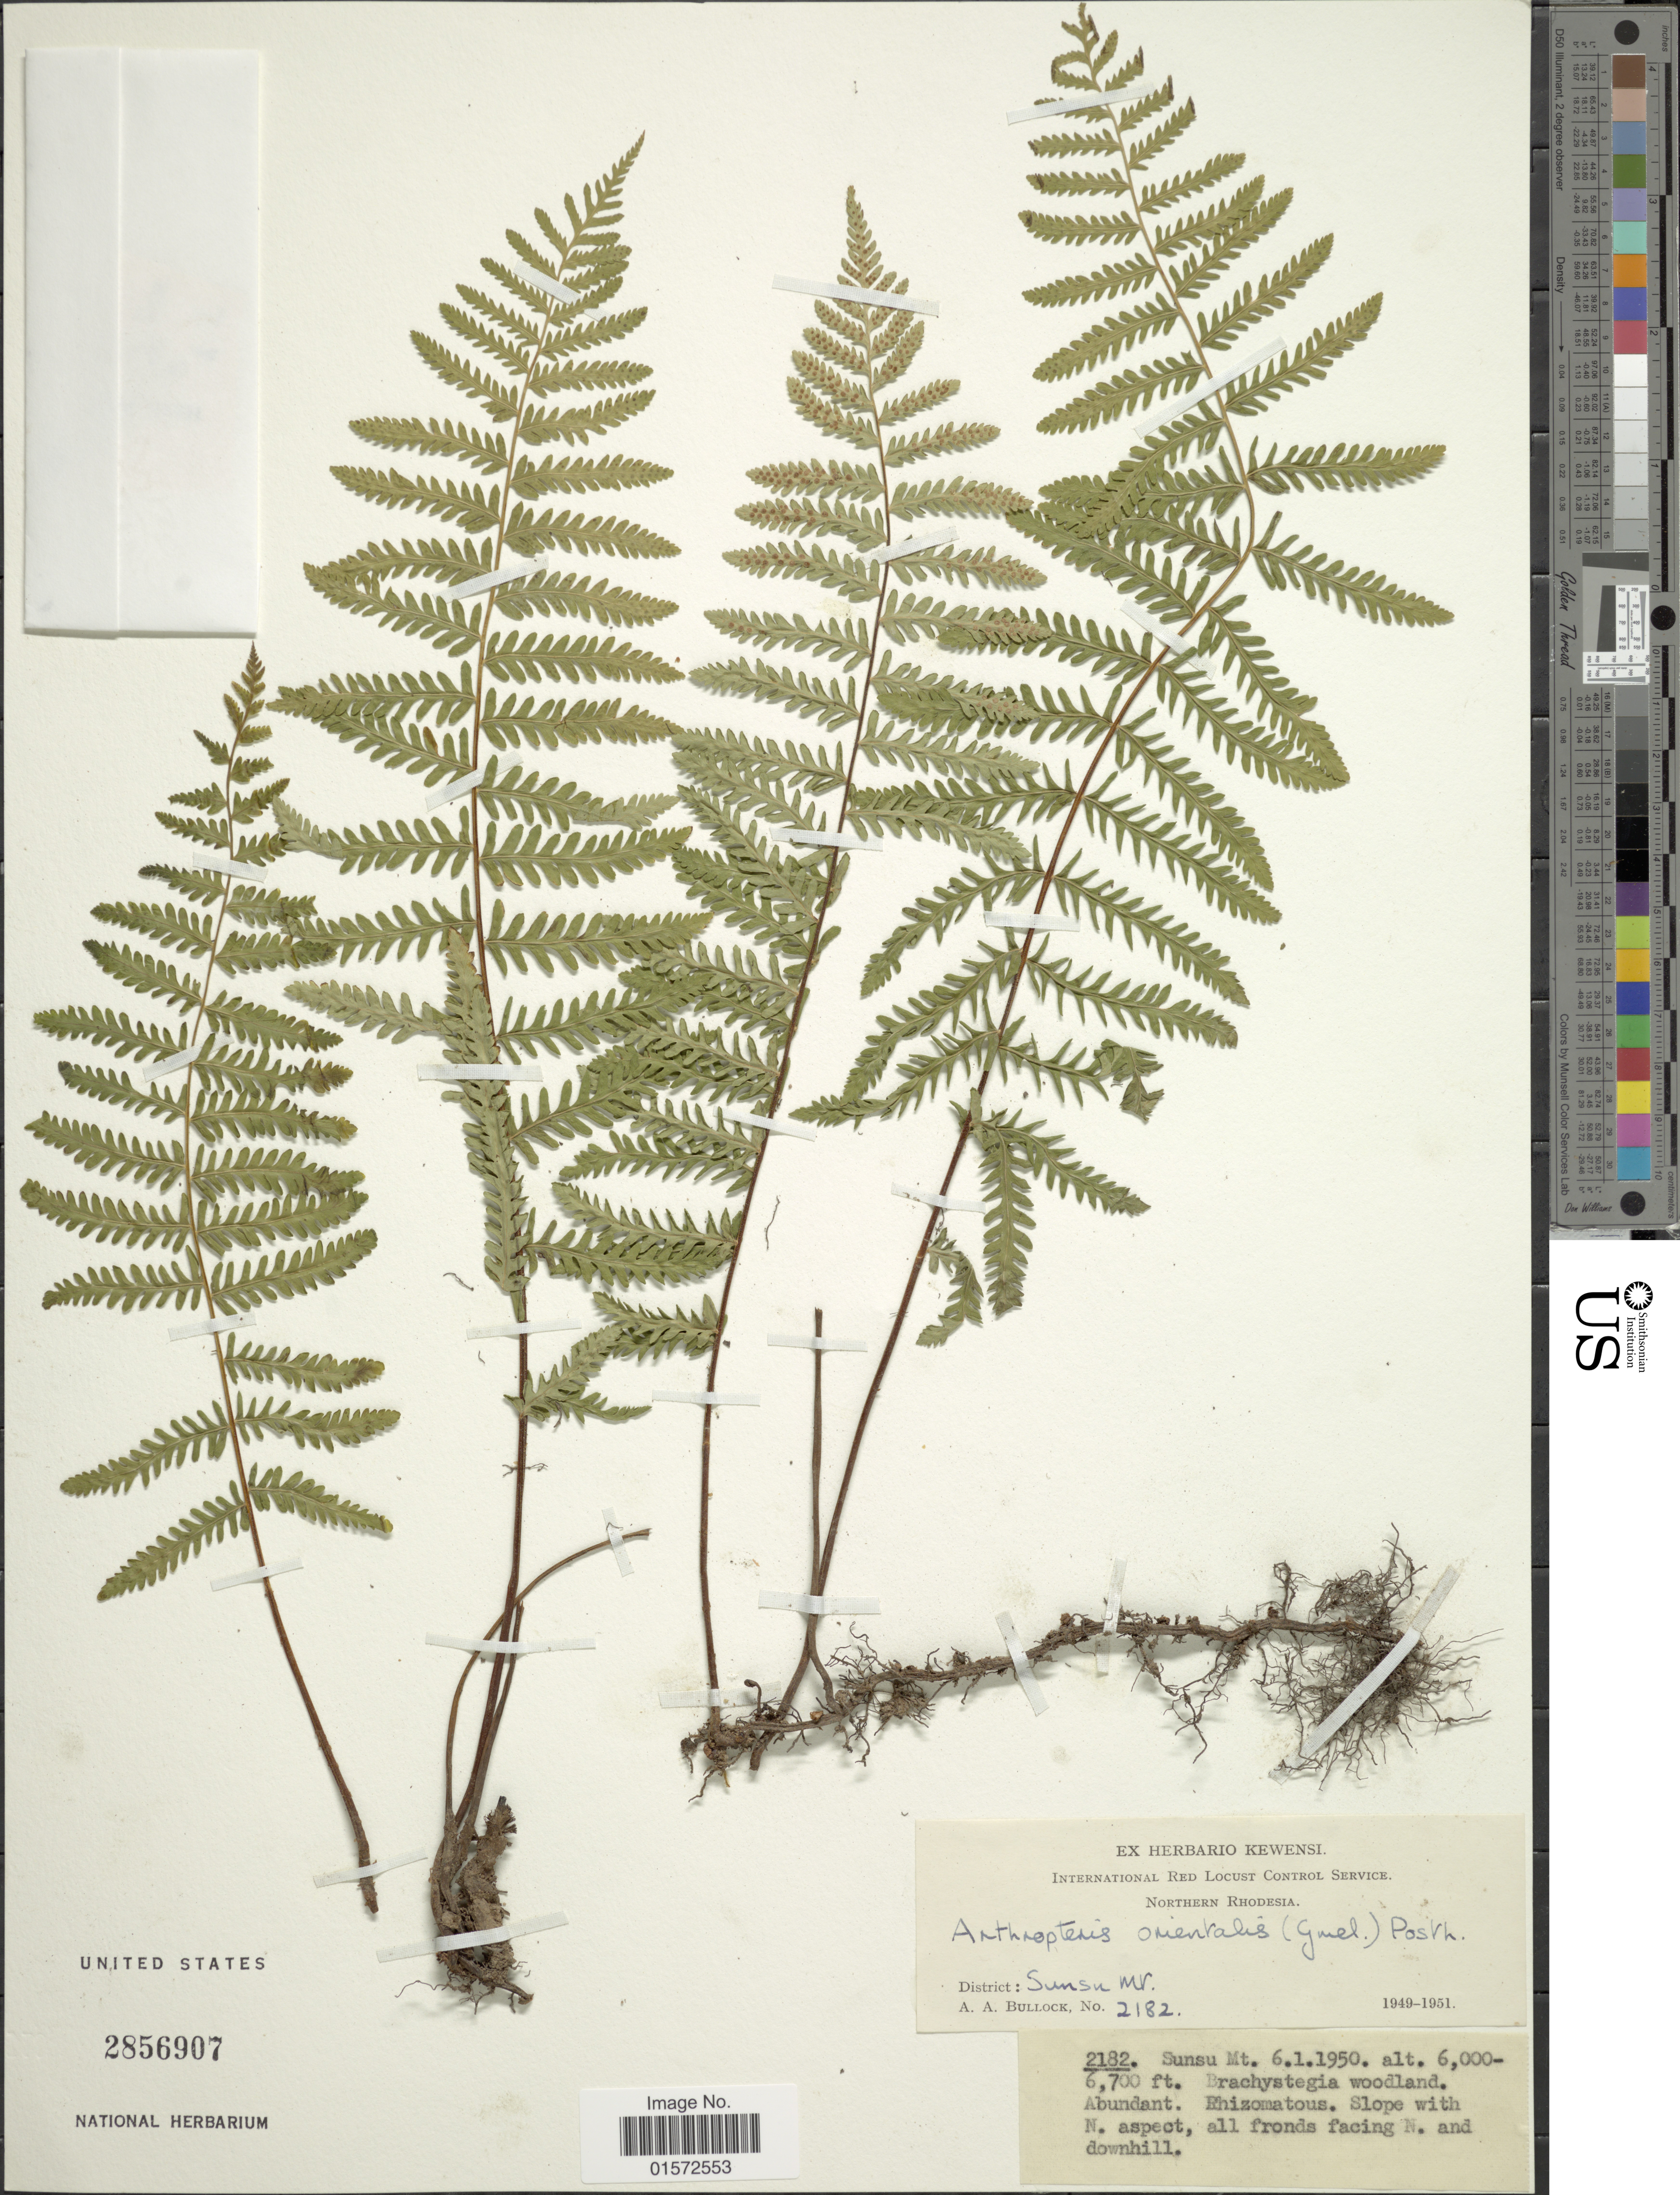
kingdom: Plantae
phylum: Tracheophyta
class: Polypodiopsida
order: Polypodiales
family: Tectariaceae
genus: Arthropteris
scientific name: Arthropteris orientalis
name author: (J.F. Gmel.) Posth.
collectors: A. Bullock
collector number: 2182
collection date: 1950-01-06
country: Zambia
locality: Northern Rhodesia, District, Sunsu Mt. Slope with N aspect,all fronds facing N and dowhill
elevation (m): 2042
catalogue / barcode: US 2856907